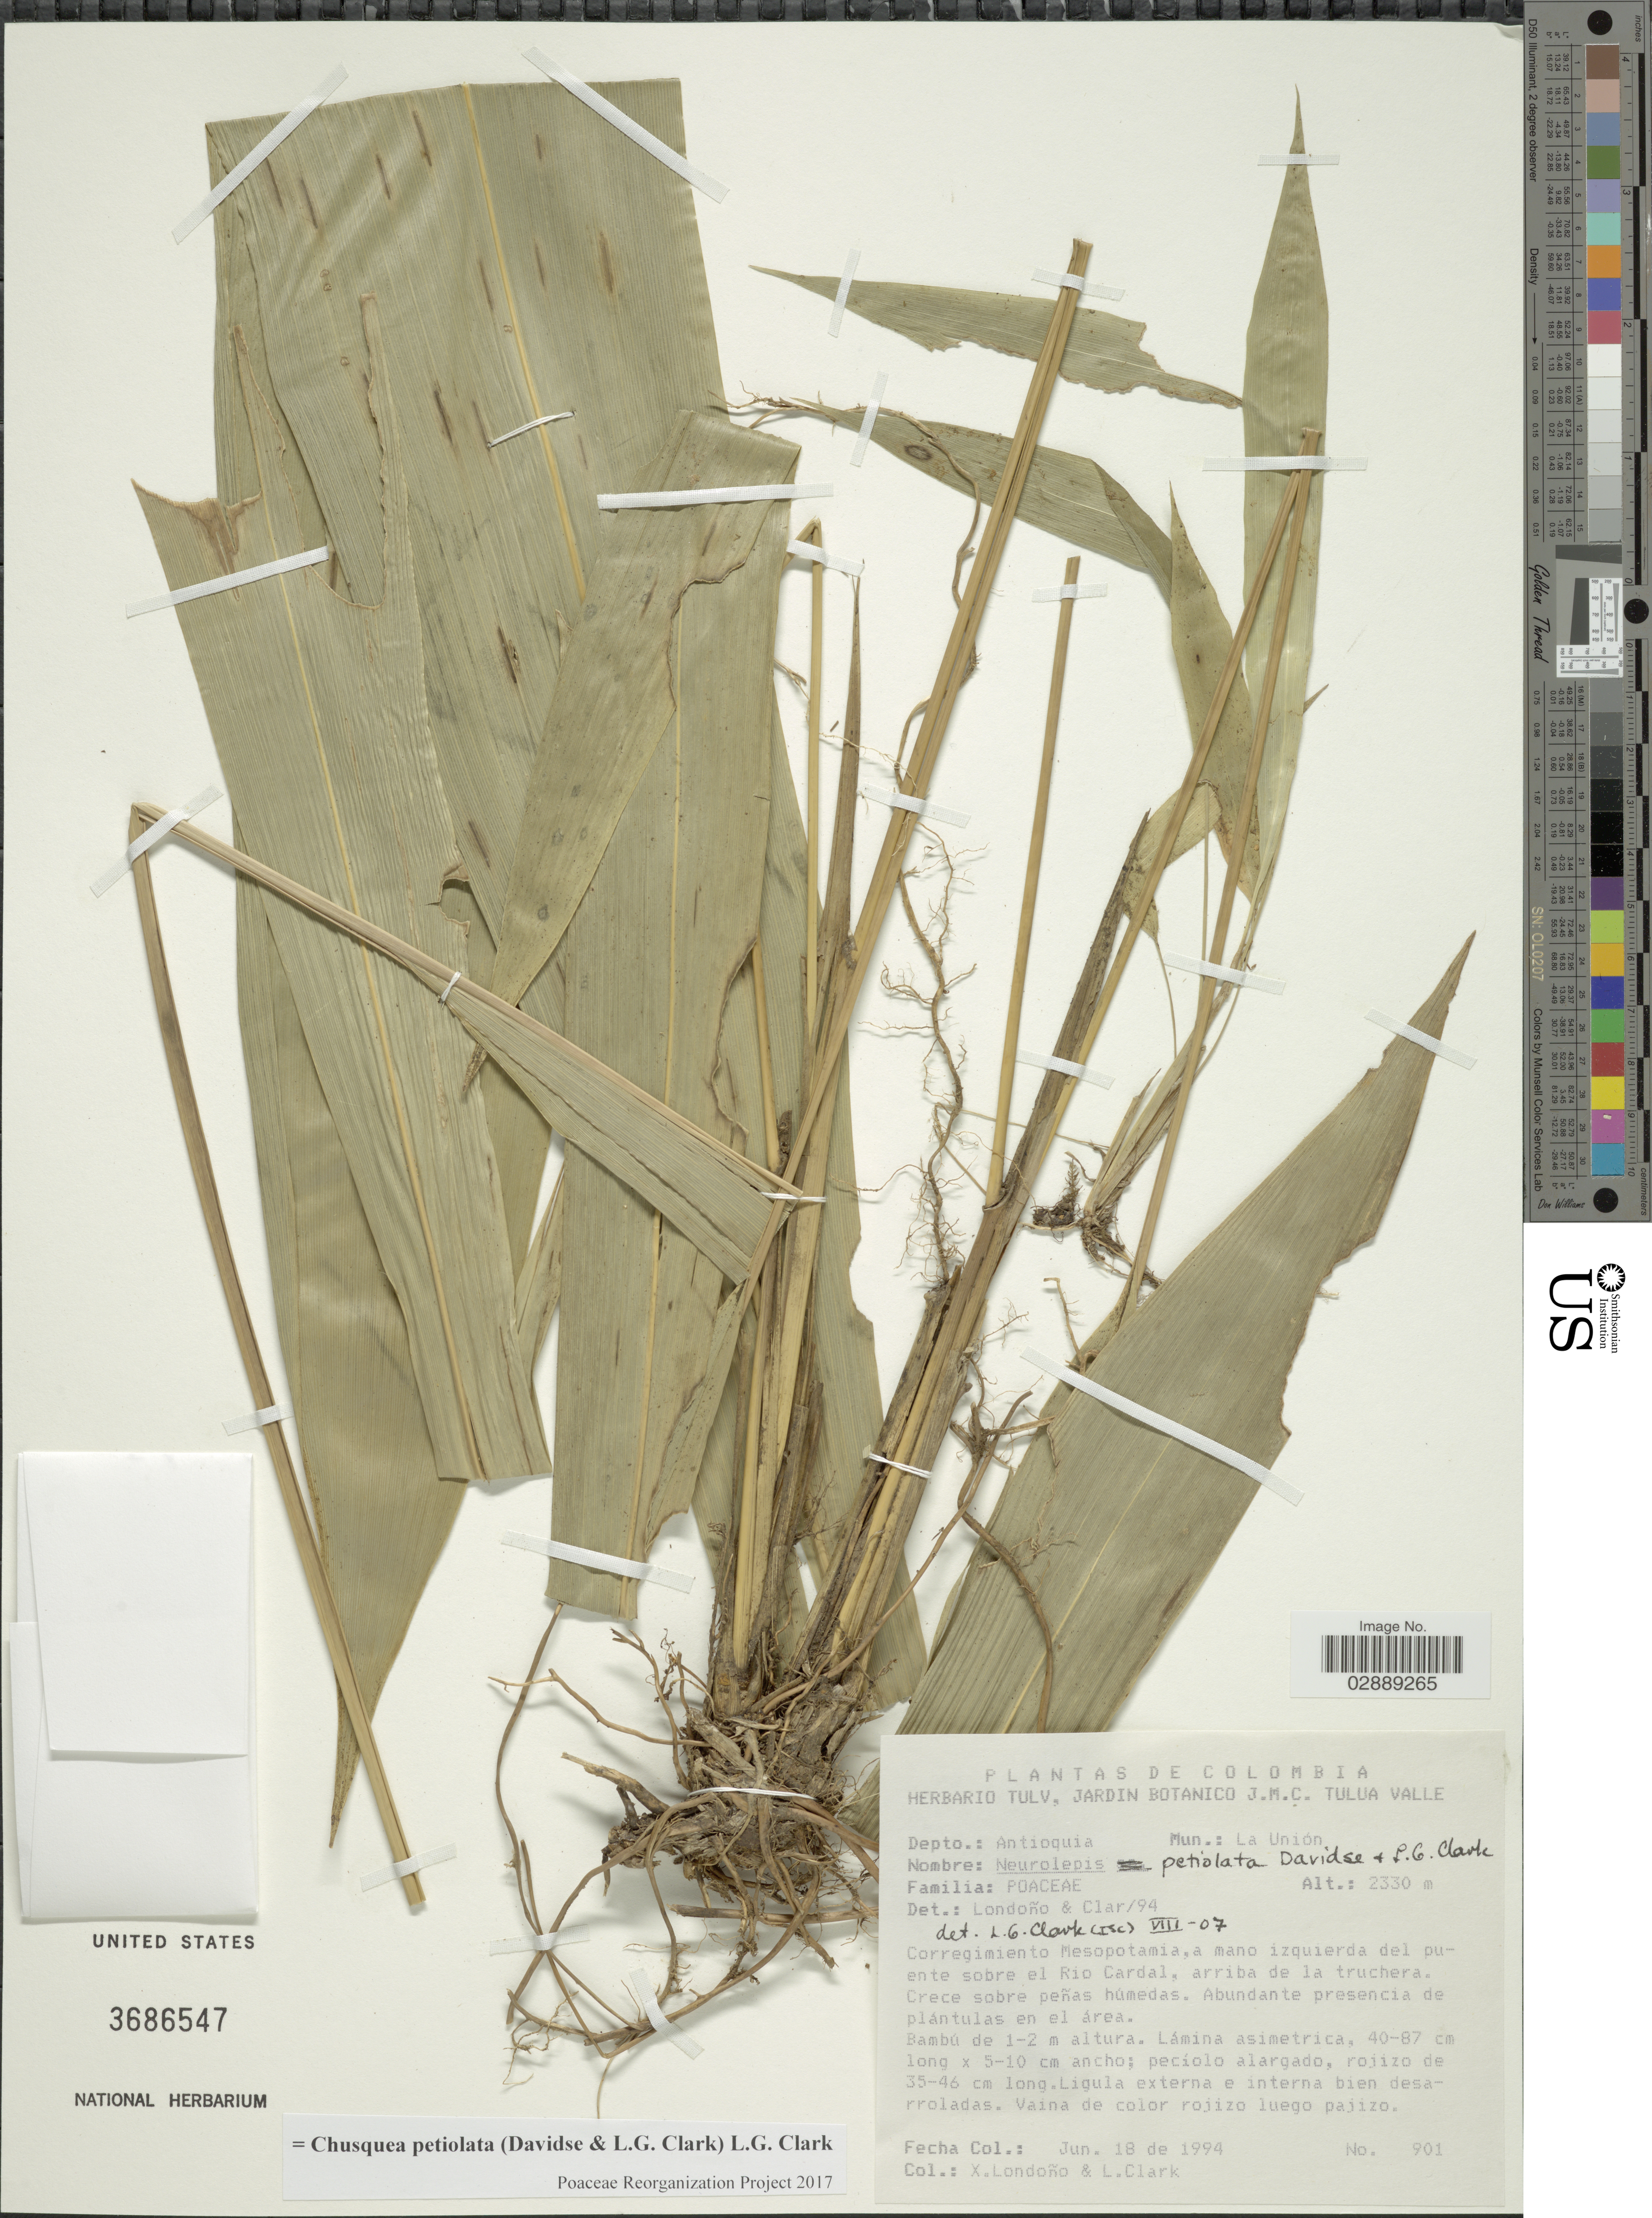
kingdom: Plantae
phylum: Tracheophyta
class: Liliopsida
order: Poales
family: Poaceae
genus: Chusquea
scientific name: Chusquea petiolata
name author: (Davidse & L.G. Clark) L.G. Clark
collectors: X. Londoño & L. Clark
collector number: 901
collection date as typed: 18 Jun 1994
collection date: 1994-06-18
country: Colombia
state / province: Antioquia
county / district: La Unión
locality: Corregimiento Mesopotamia, a mano izquierda del puente sobre el Rio Cardal, arriba de la truchera.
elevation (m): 2330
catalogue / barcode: US 3686547